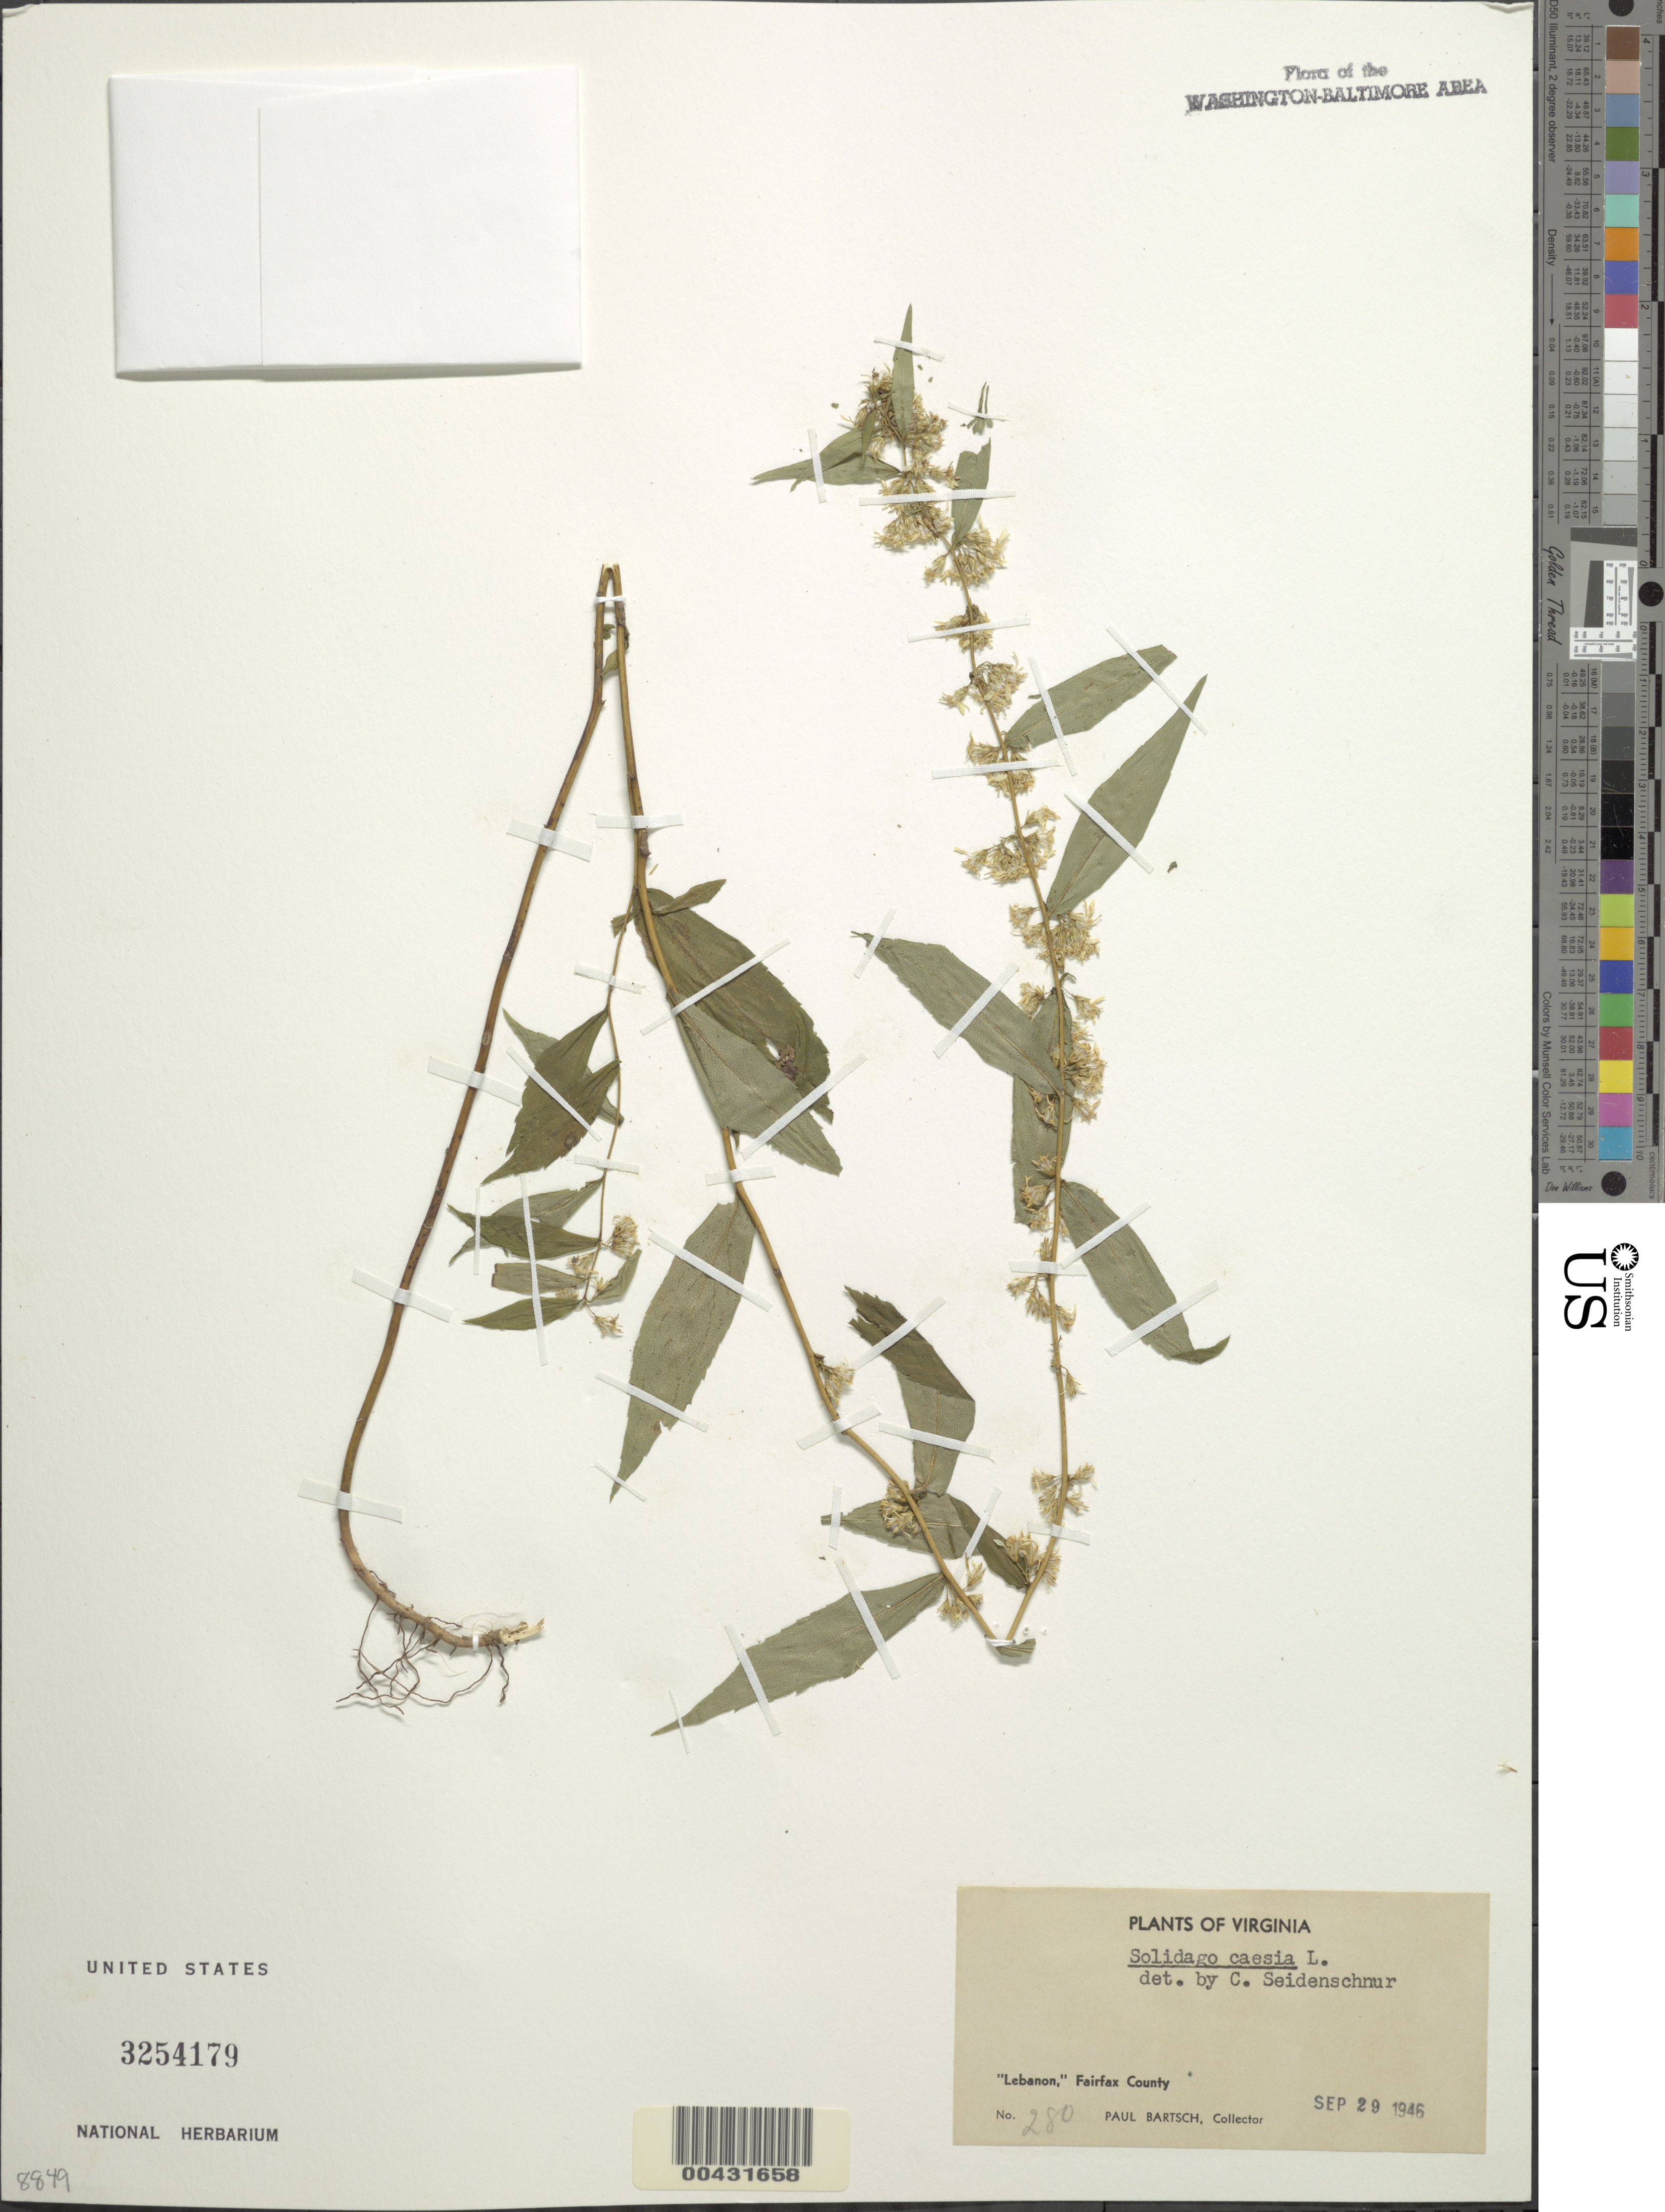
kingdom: Plantae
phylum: Tracheophyta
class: Magnoliopsida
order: Asterales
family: Asteraceae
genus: Solidago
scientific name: Solidago caesia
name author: L.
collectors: P. Bartsch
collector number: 280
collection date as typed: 29 Sep 1946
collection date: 1946-09-29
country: United States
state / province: Virginia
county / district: Fairfax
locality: Lebanon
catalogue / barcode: US 3254179